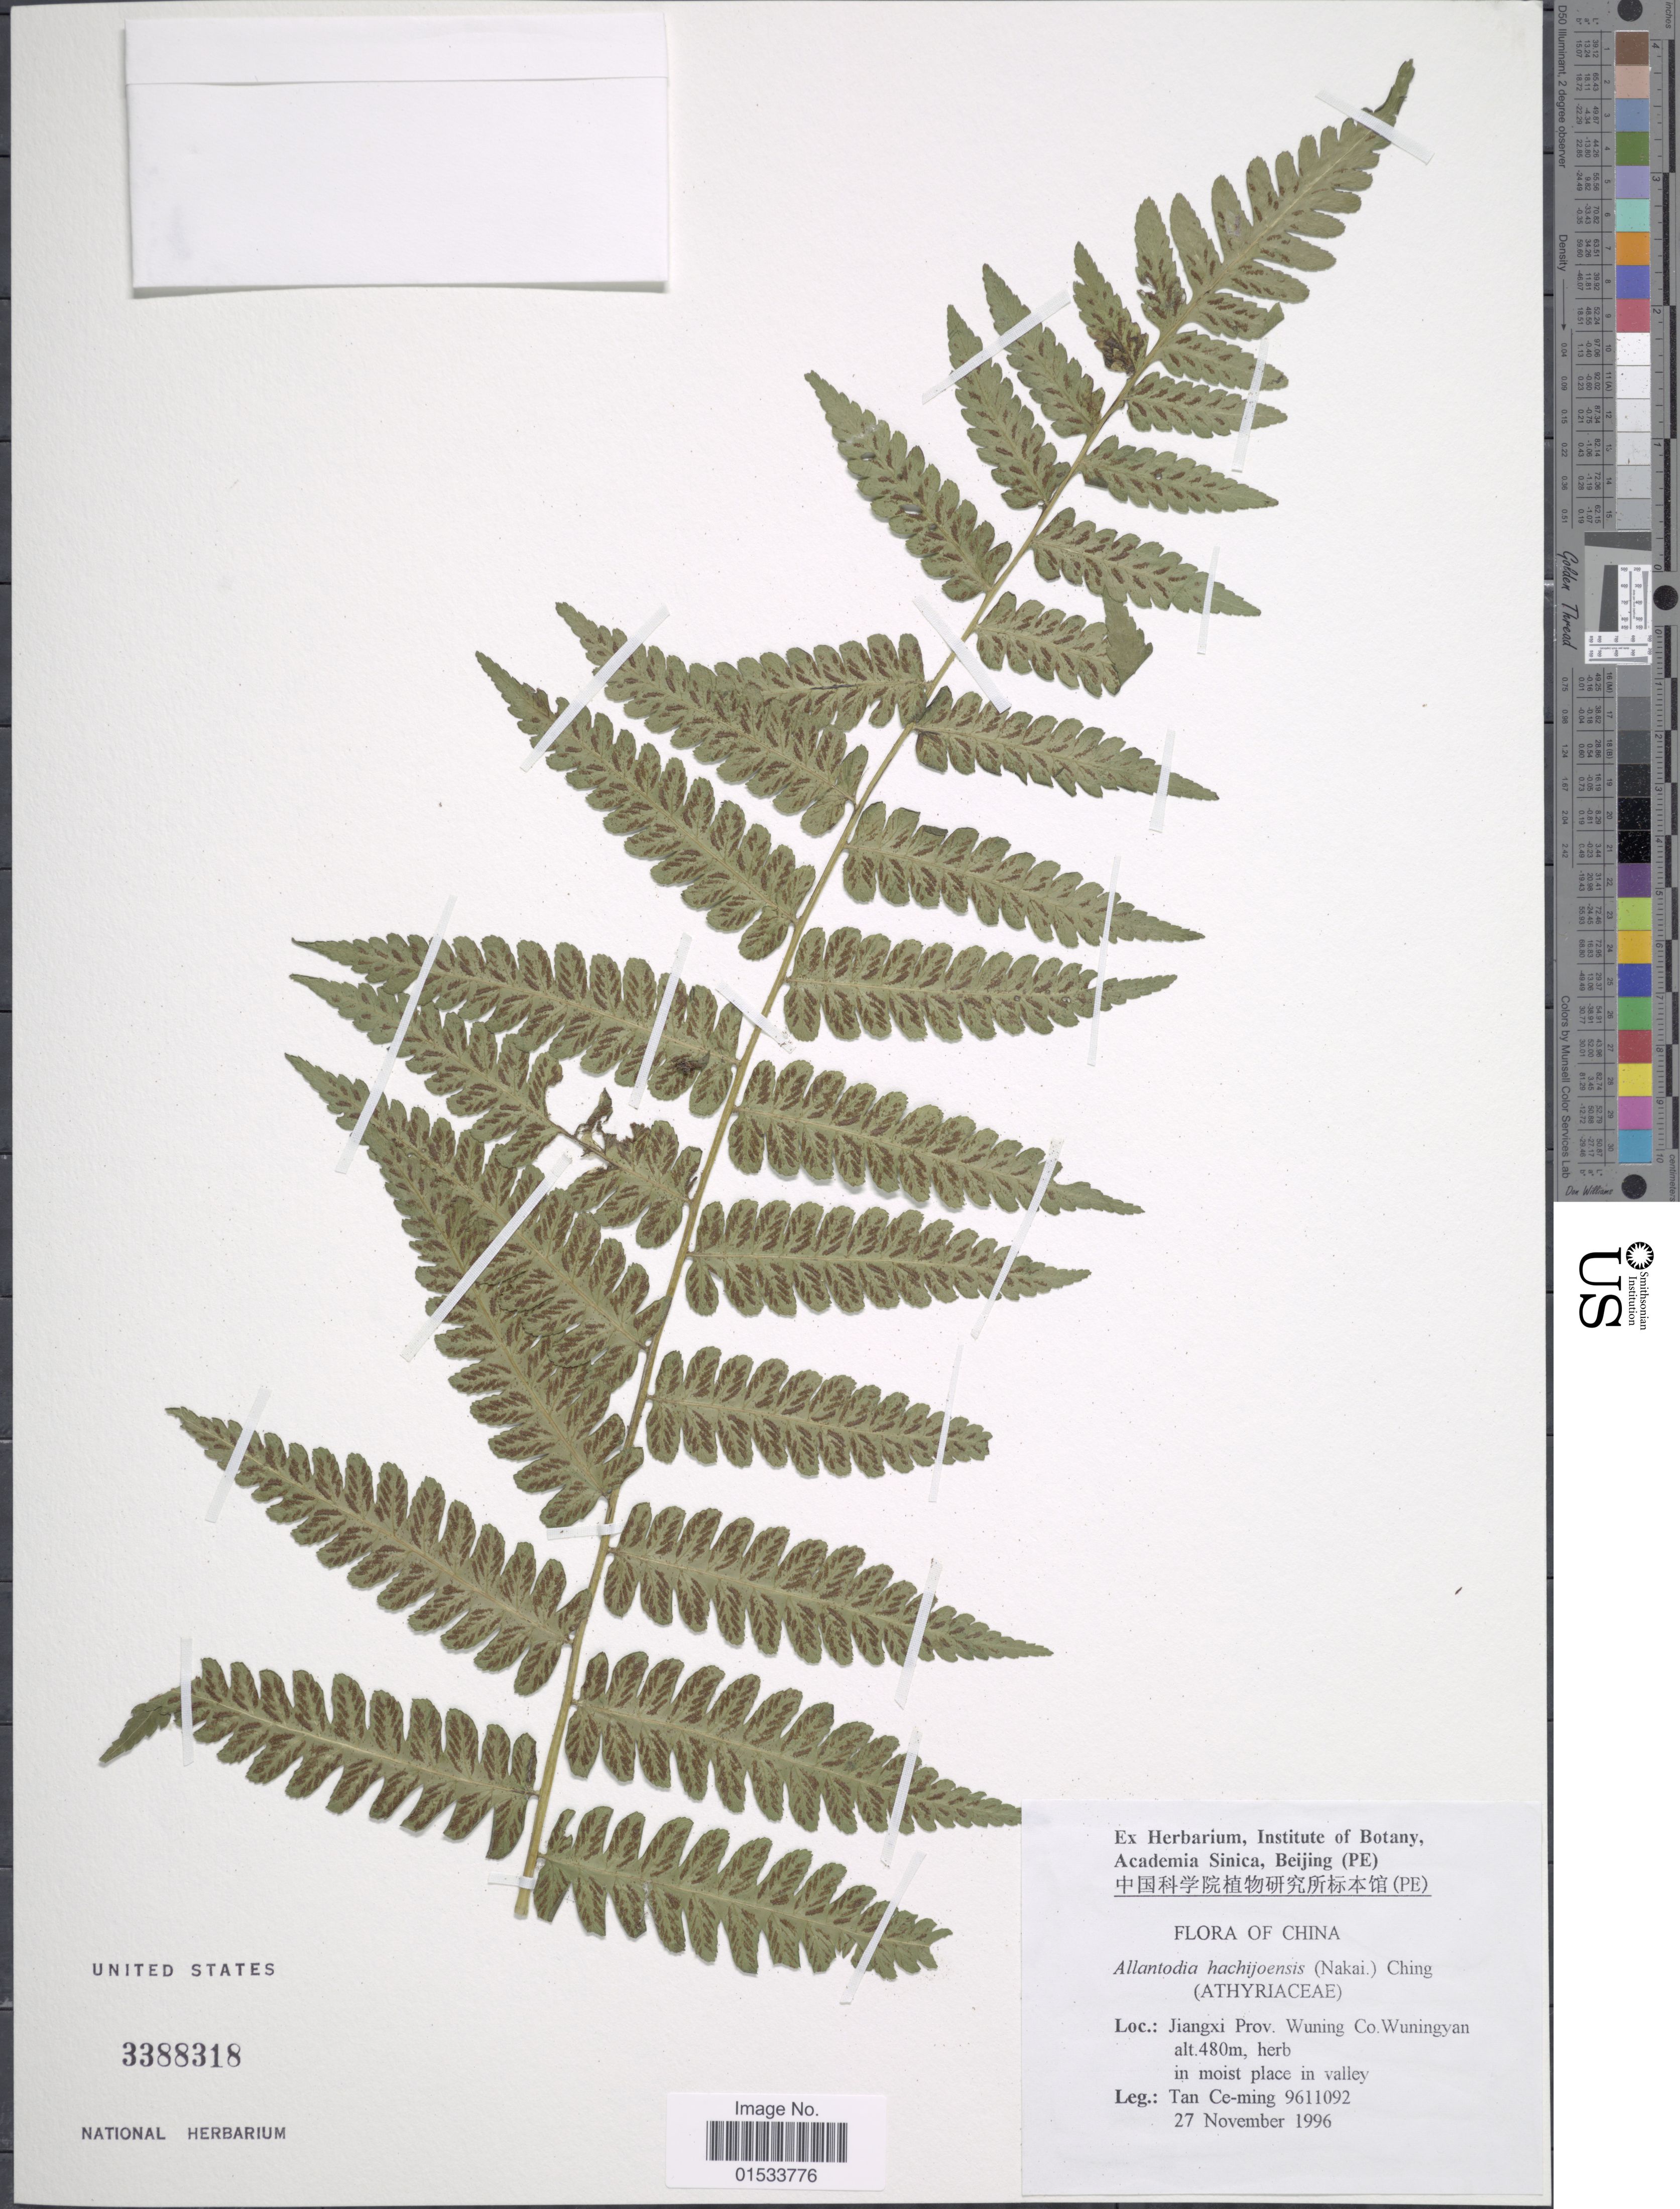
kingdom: Plantae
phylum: Tracheophyta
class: Polypodiopsida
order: Polypodiales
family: Athyriaceae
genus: Diplazium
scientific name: Diplazium hachijoense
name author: Nakai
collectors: Tam Ce-Ming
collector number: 9611092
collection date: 1996-11-27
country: China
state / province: Jiangxi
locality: Wuning Co. Wuningyan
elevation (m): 480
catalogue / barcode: US 3388318